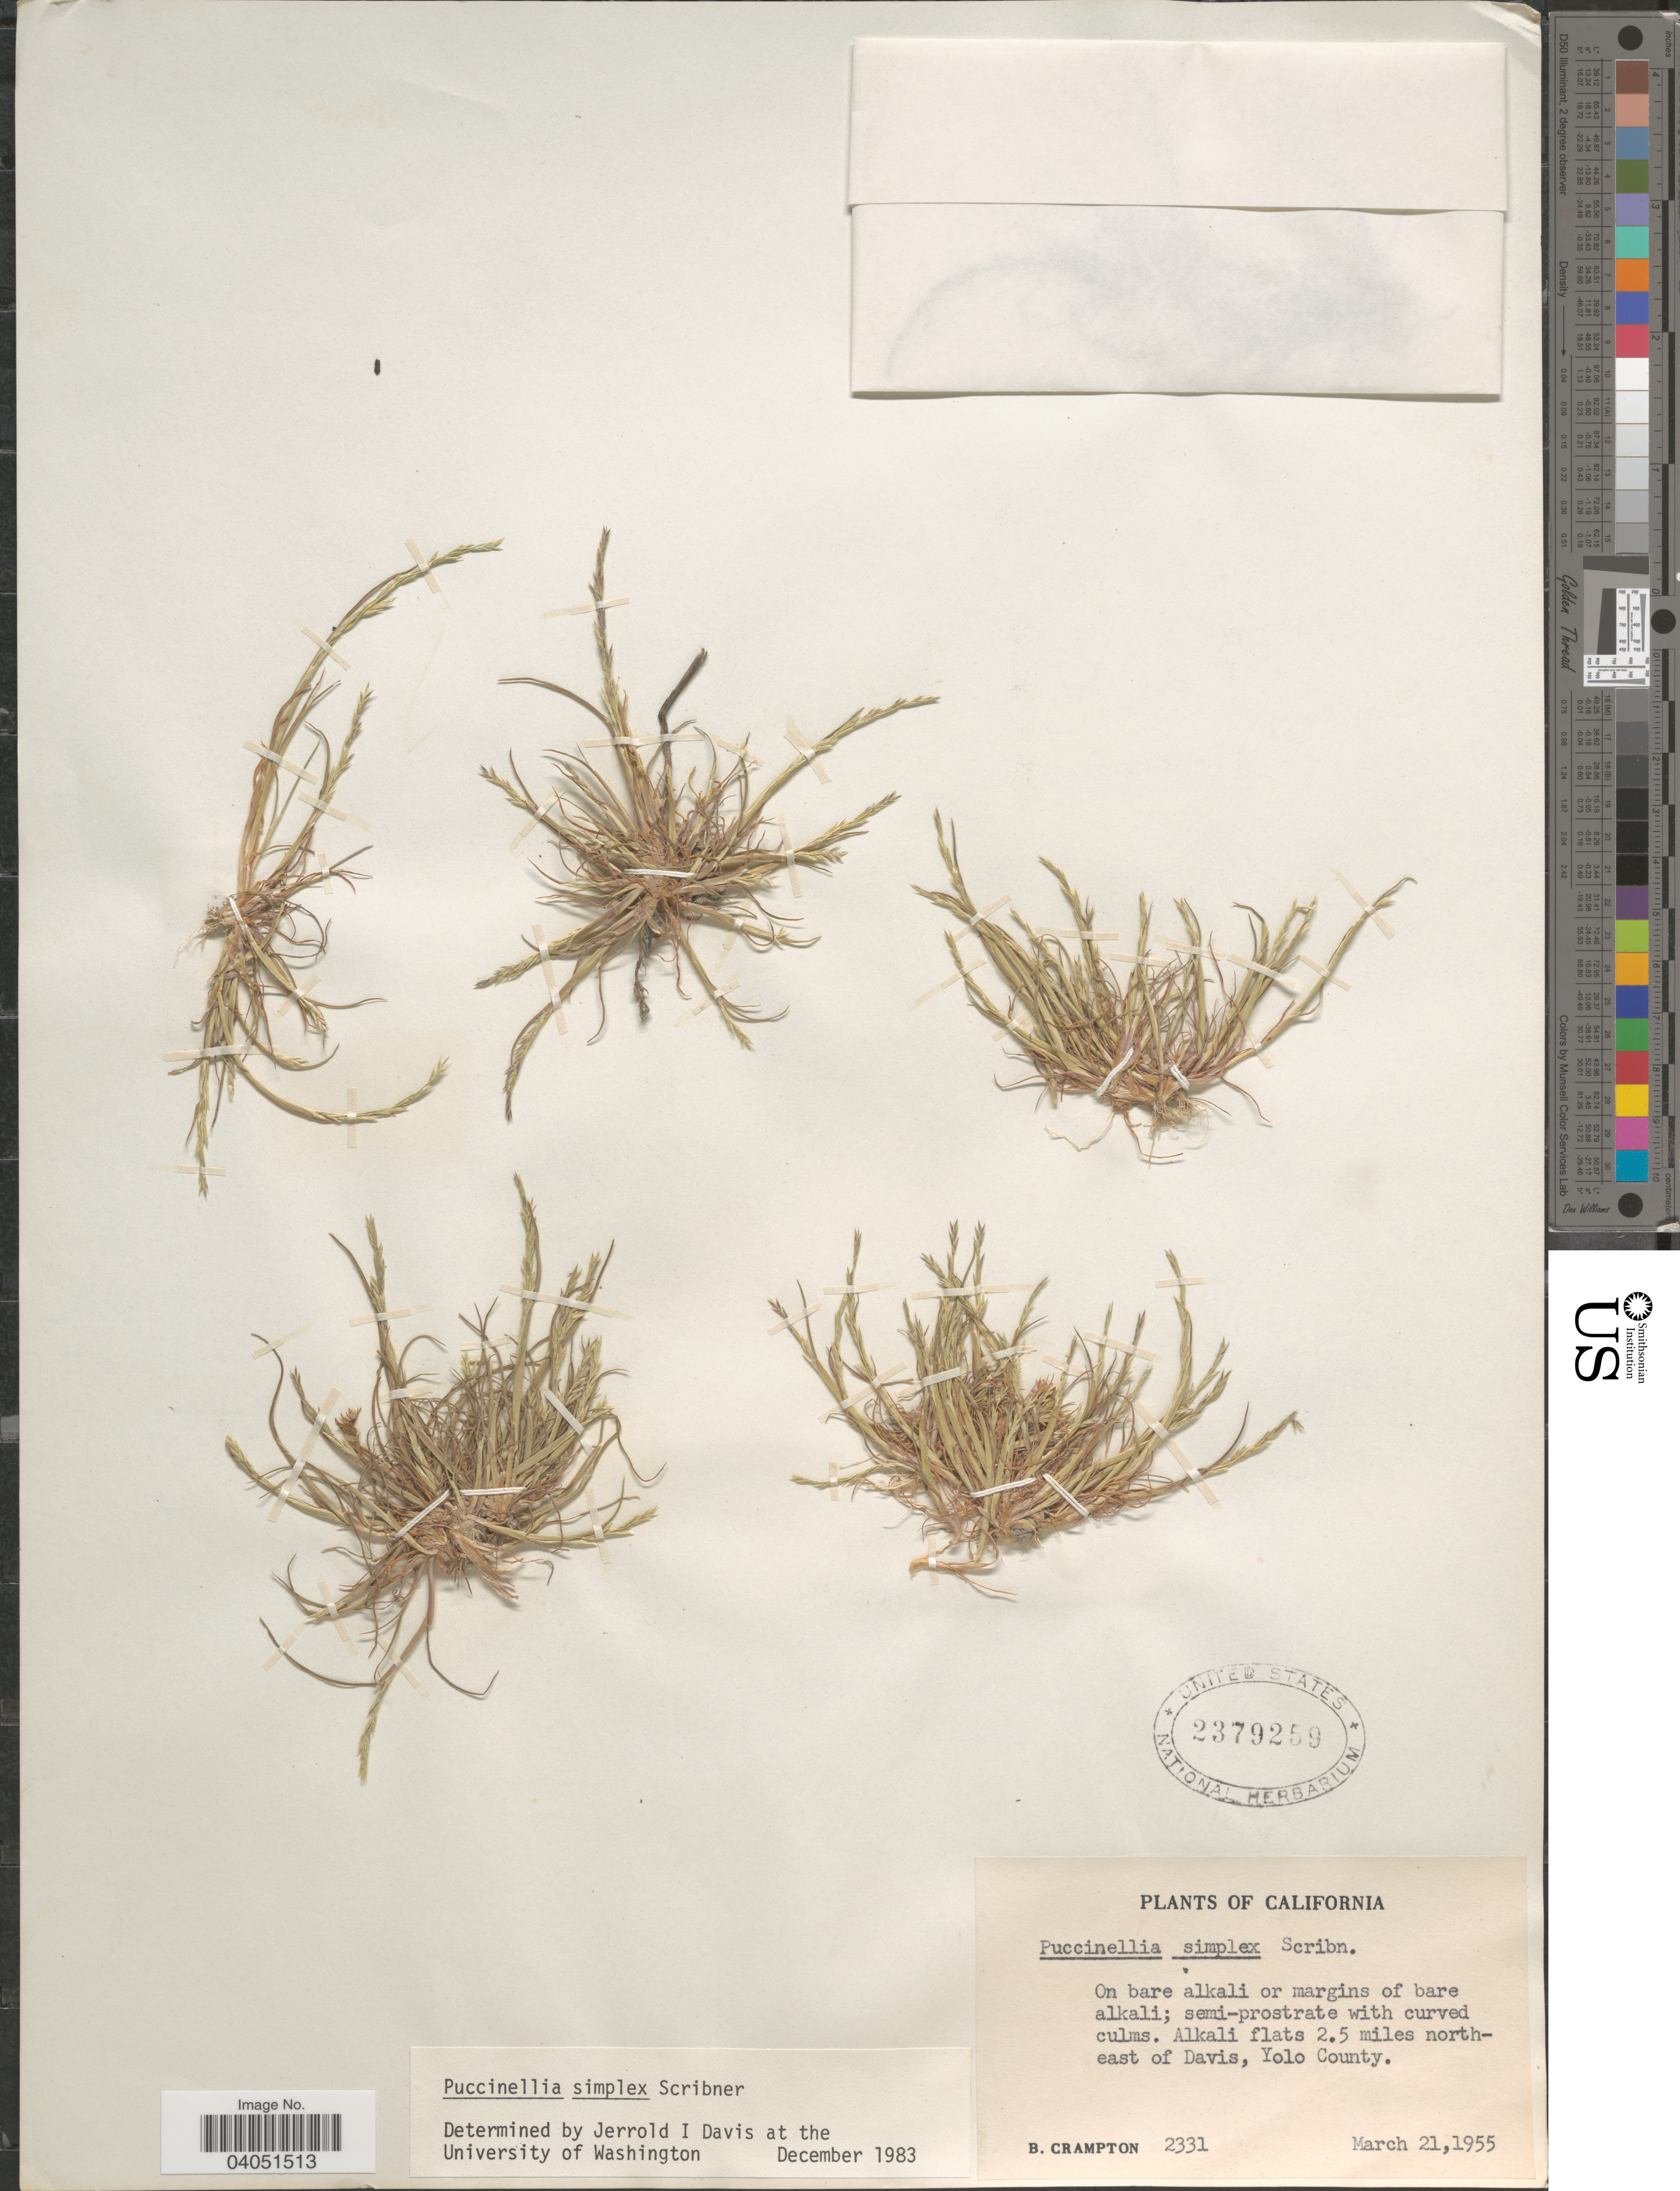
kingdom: Plantae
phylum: Tracheophyta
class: Liliopsida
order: Poales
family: Poaceae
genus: Puccinellia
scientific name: Puccinellia simplex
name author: Scribn.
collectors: B. Crampton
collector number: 2331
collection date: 1955-03-21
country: United States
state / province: California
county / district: Yolo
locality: On bare alkali or margins of bare alkali; Alkali flats 2.5 miles northeast of Davis, Yolo County.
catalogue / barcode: US 2379259